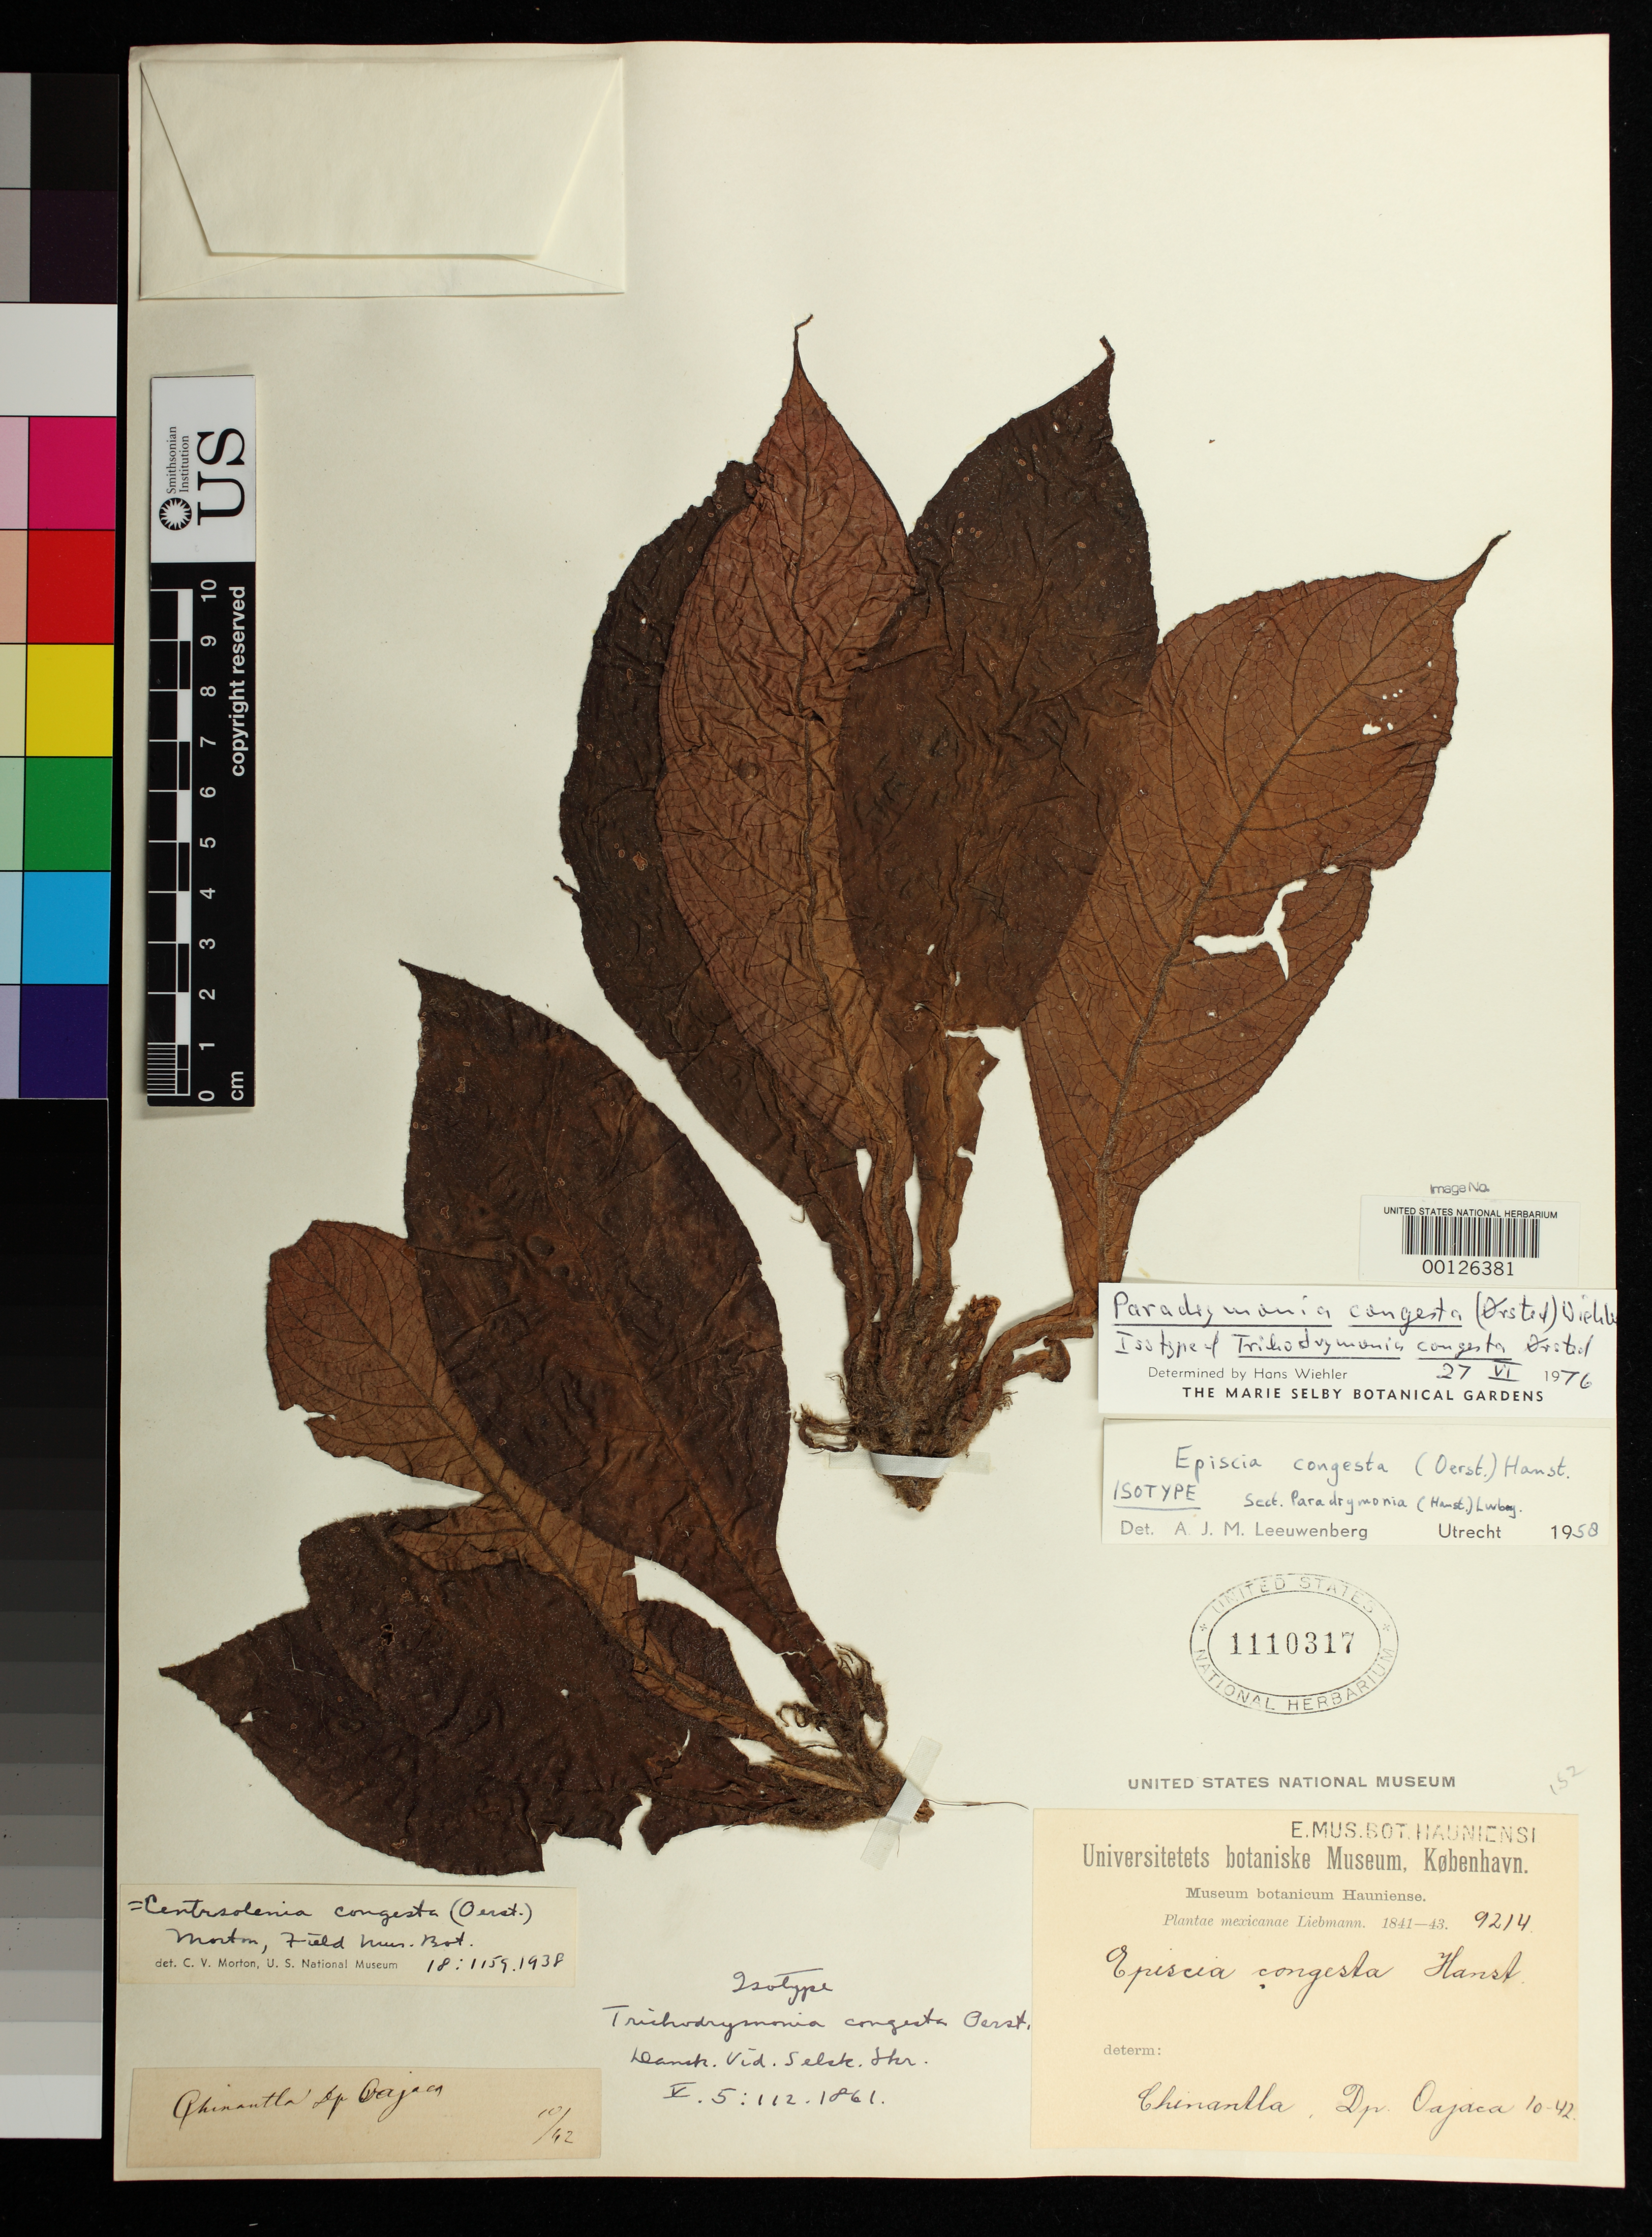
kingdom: Plantae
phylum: Tracheophyta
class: Magnoliopsida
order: Lamiales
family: Gesneriaceae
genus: Trichodrymonia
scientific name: Trichodrymonia congesta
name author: Oerst.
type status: Isotype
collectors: F. M. Liebmann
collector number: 9214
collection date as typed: Oct 1842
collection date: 1842-10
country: Mexico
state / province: Oaxaca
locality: Chinantla.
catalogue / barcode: US 1110317